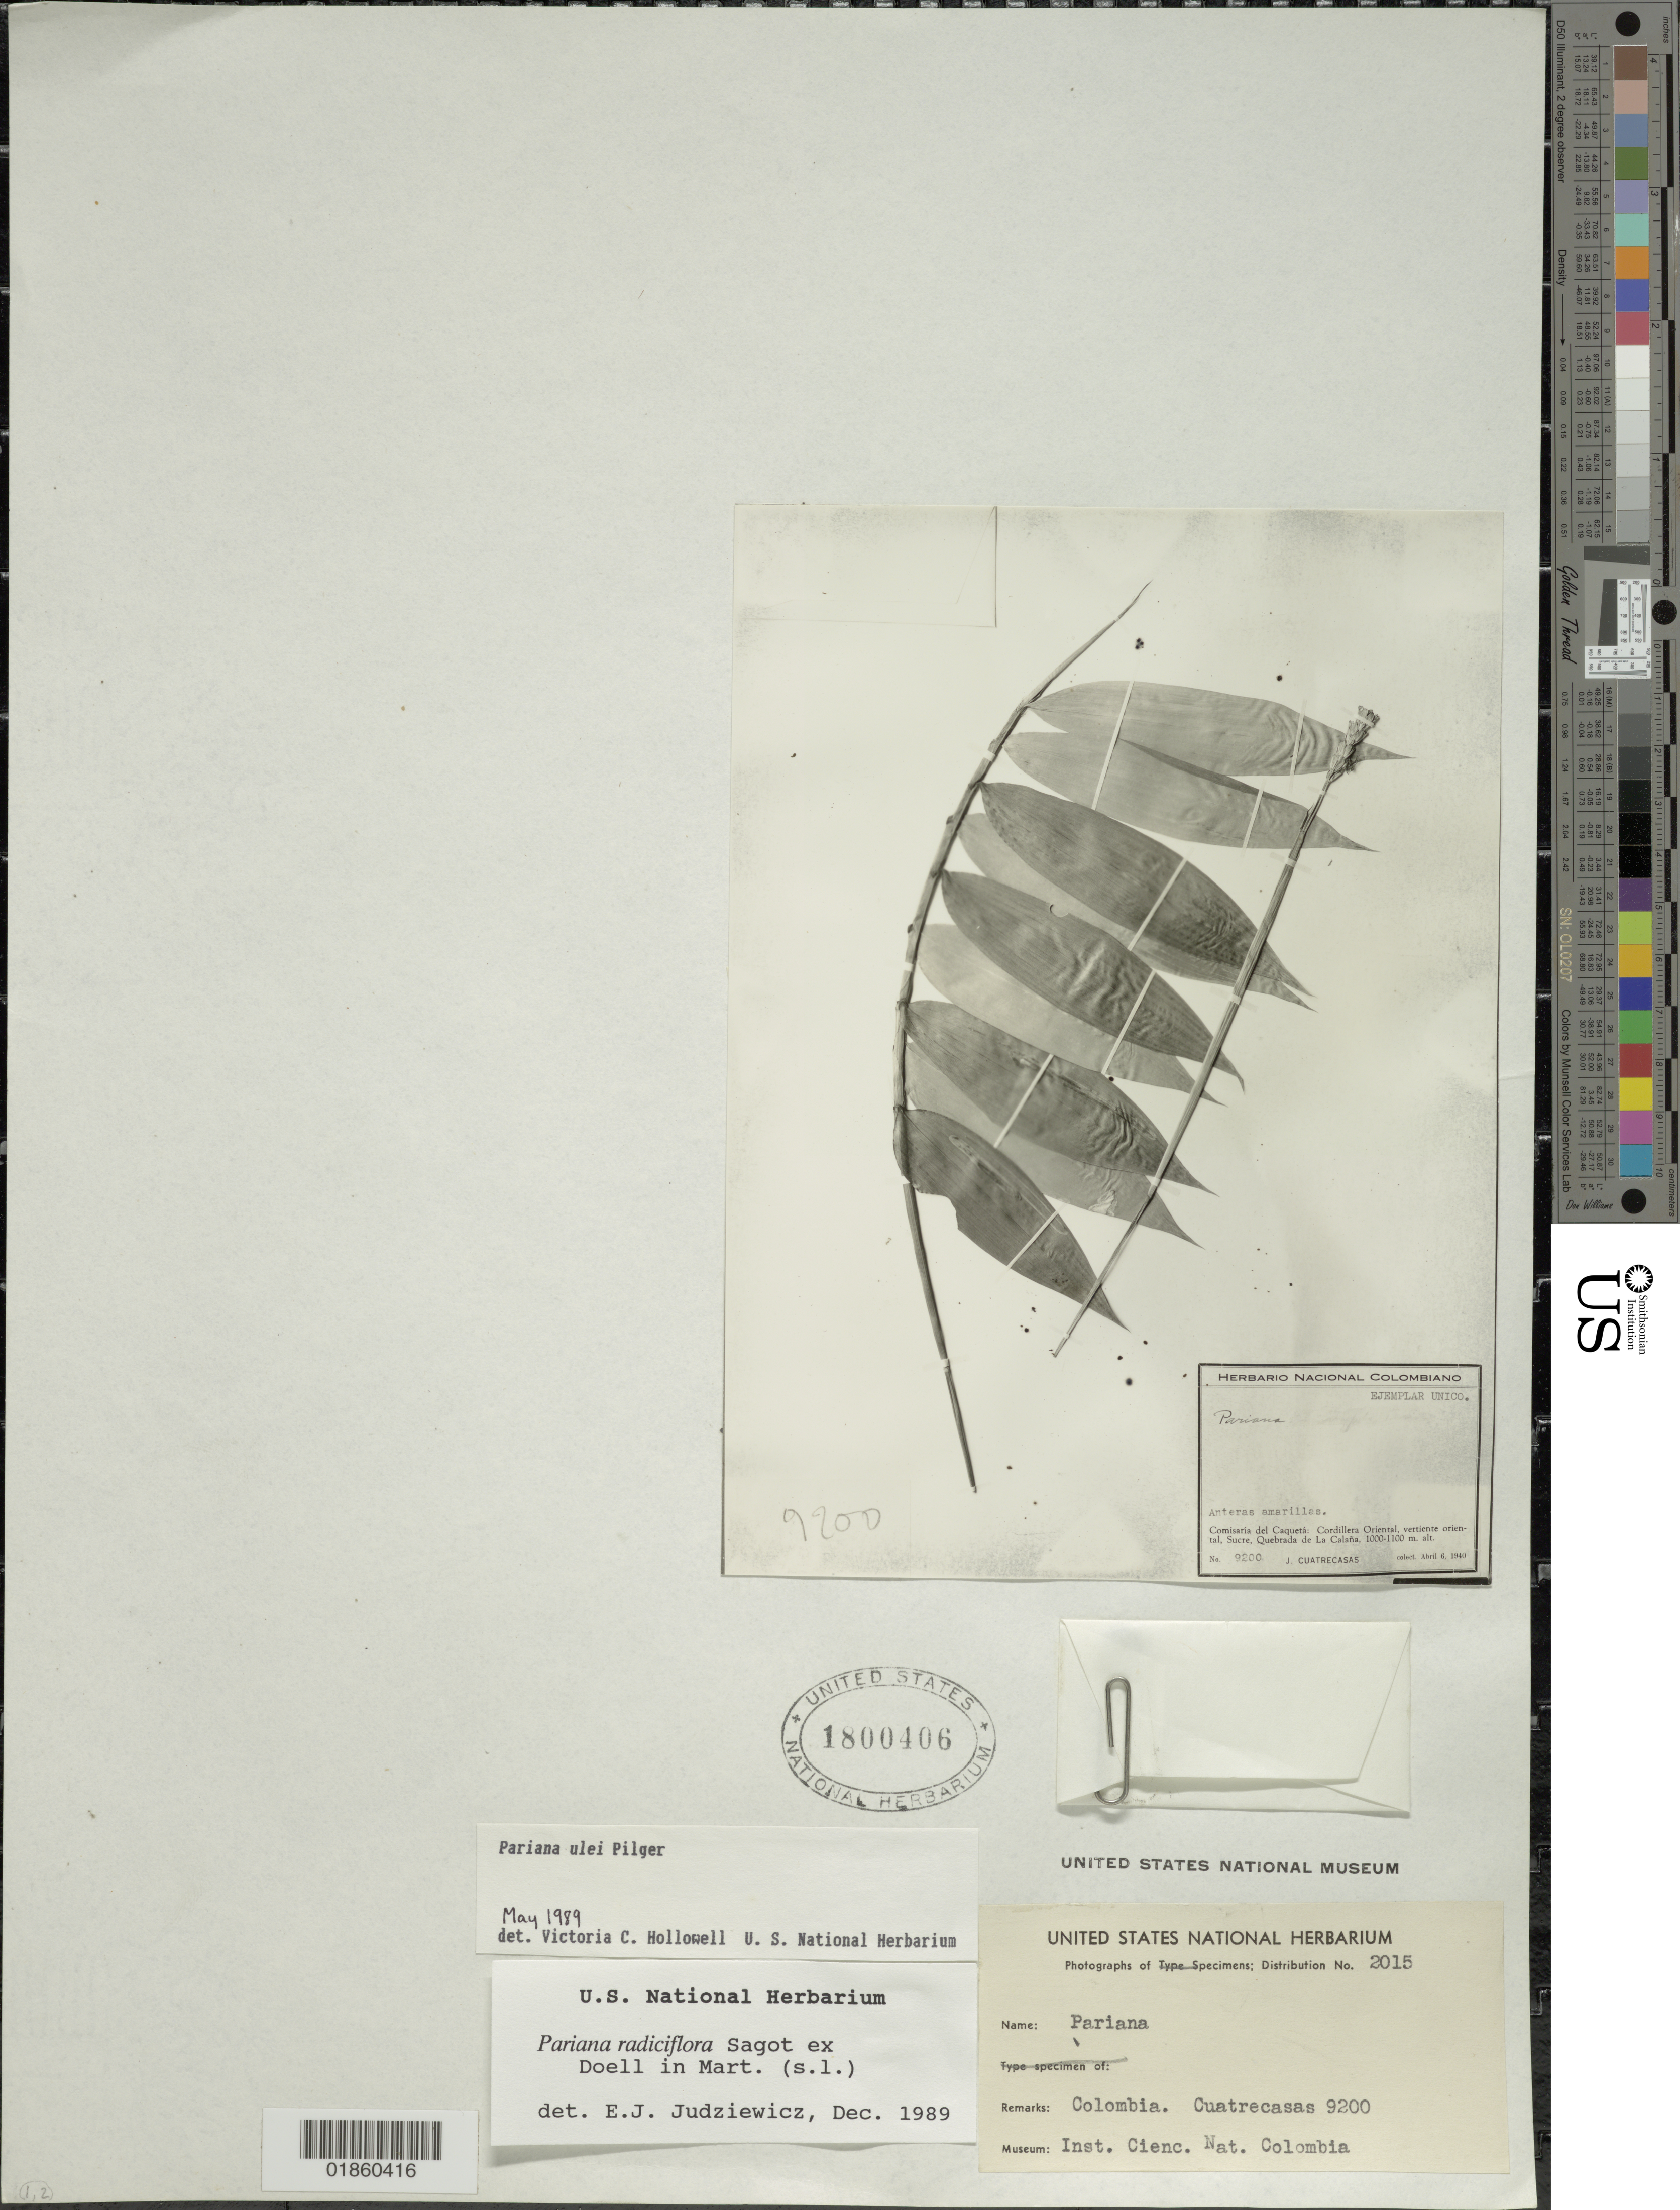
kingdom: Plantae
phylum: Tracheophyta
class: Liliopsida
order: Poales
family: Poaceae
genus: Pariana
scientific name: Pariana radiciflora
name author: Sagot ex Döll in Mart.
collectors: J. Cuatrecasas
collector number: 9200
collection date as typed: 06 Apr 1940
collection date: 1940-04-06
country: Colombia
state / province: Caquetá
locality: Cordillera Oriental, Vertiente Oriental, Sucre, Quebrada de La Calana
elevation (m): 1000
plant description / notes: Photographs of Specimens; Distribution no. 2015.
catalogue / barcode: US 1800406